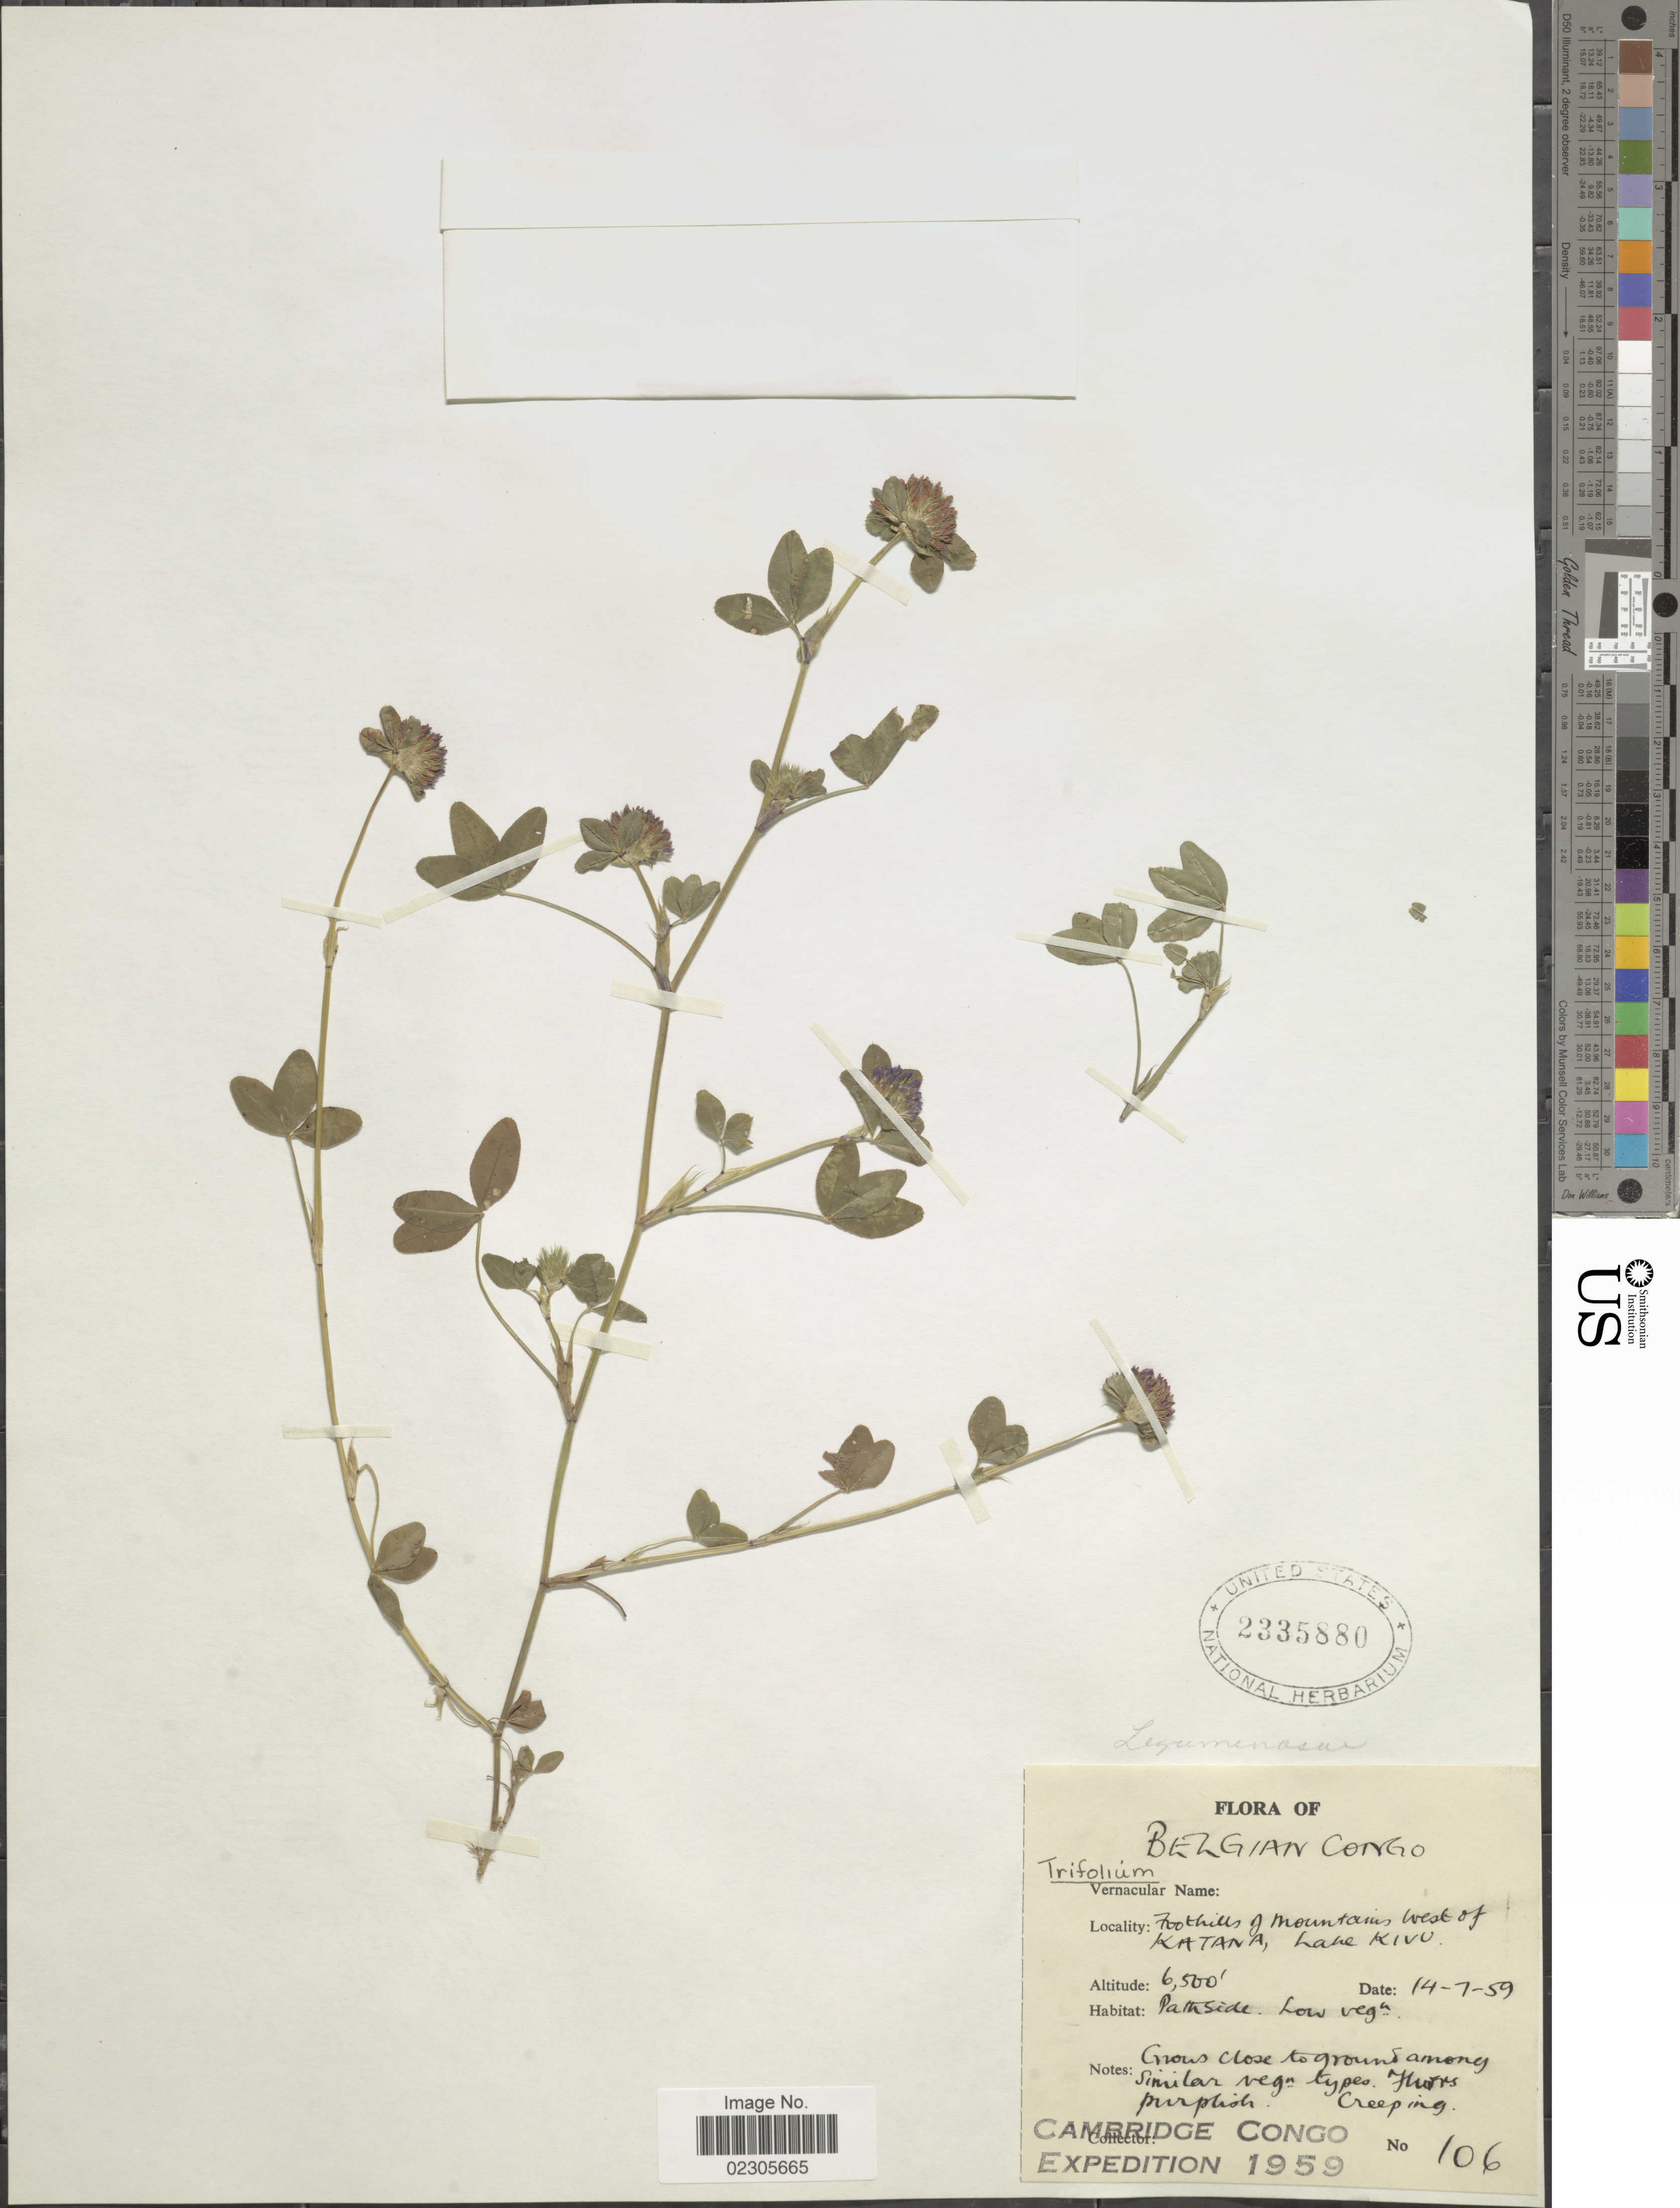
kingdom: Plantae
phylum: Tracheophyta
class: Magnoliopsida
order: Fabales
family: Fabaceae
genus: Trifolium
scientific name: Trifolium sp.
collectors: Expedition 1959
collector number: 106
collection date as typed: Transcribed d/m/y: 14/7/59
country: Congo, Democratic Republic of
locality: Belgian Congo, Foothills of mountains west of Katana, Lake Kivo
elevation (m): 1981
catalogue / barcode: US 2335880